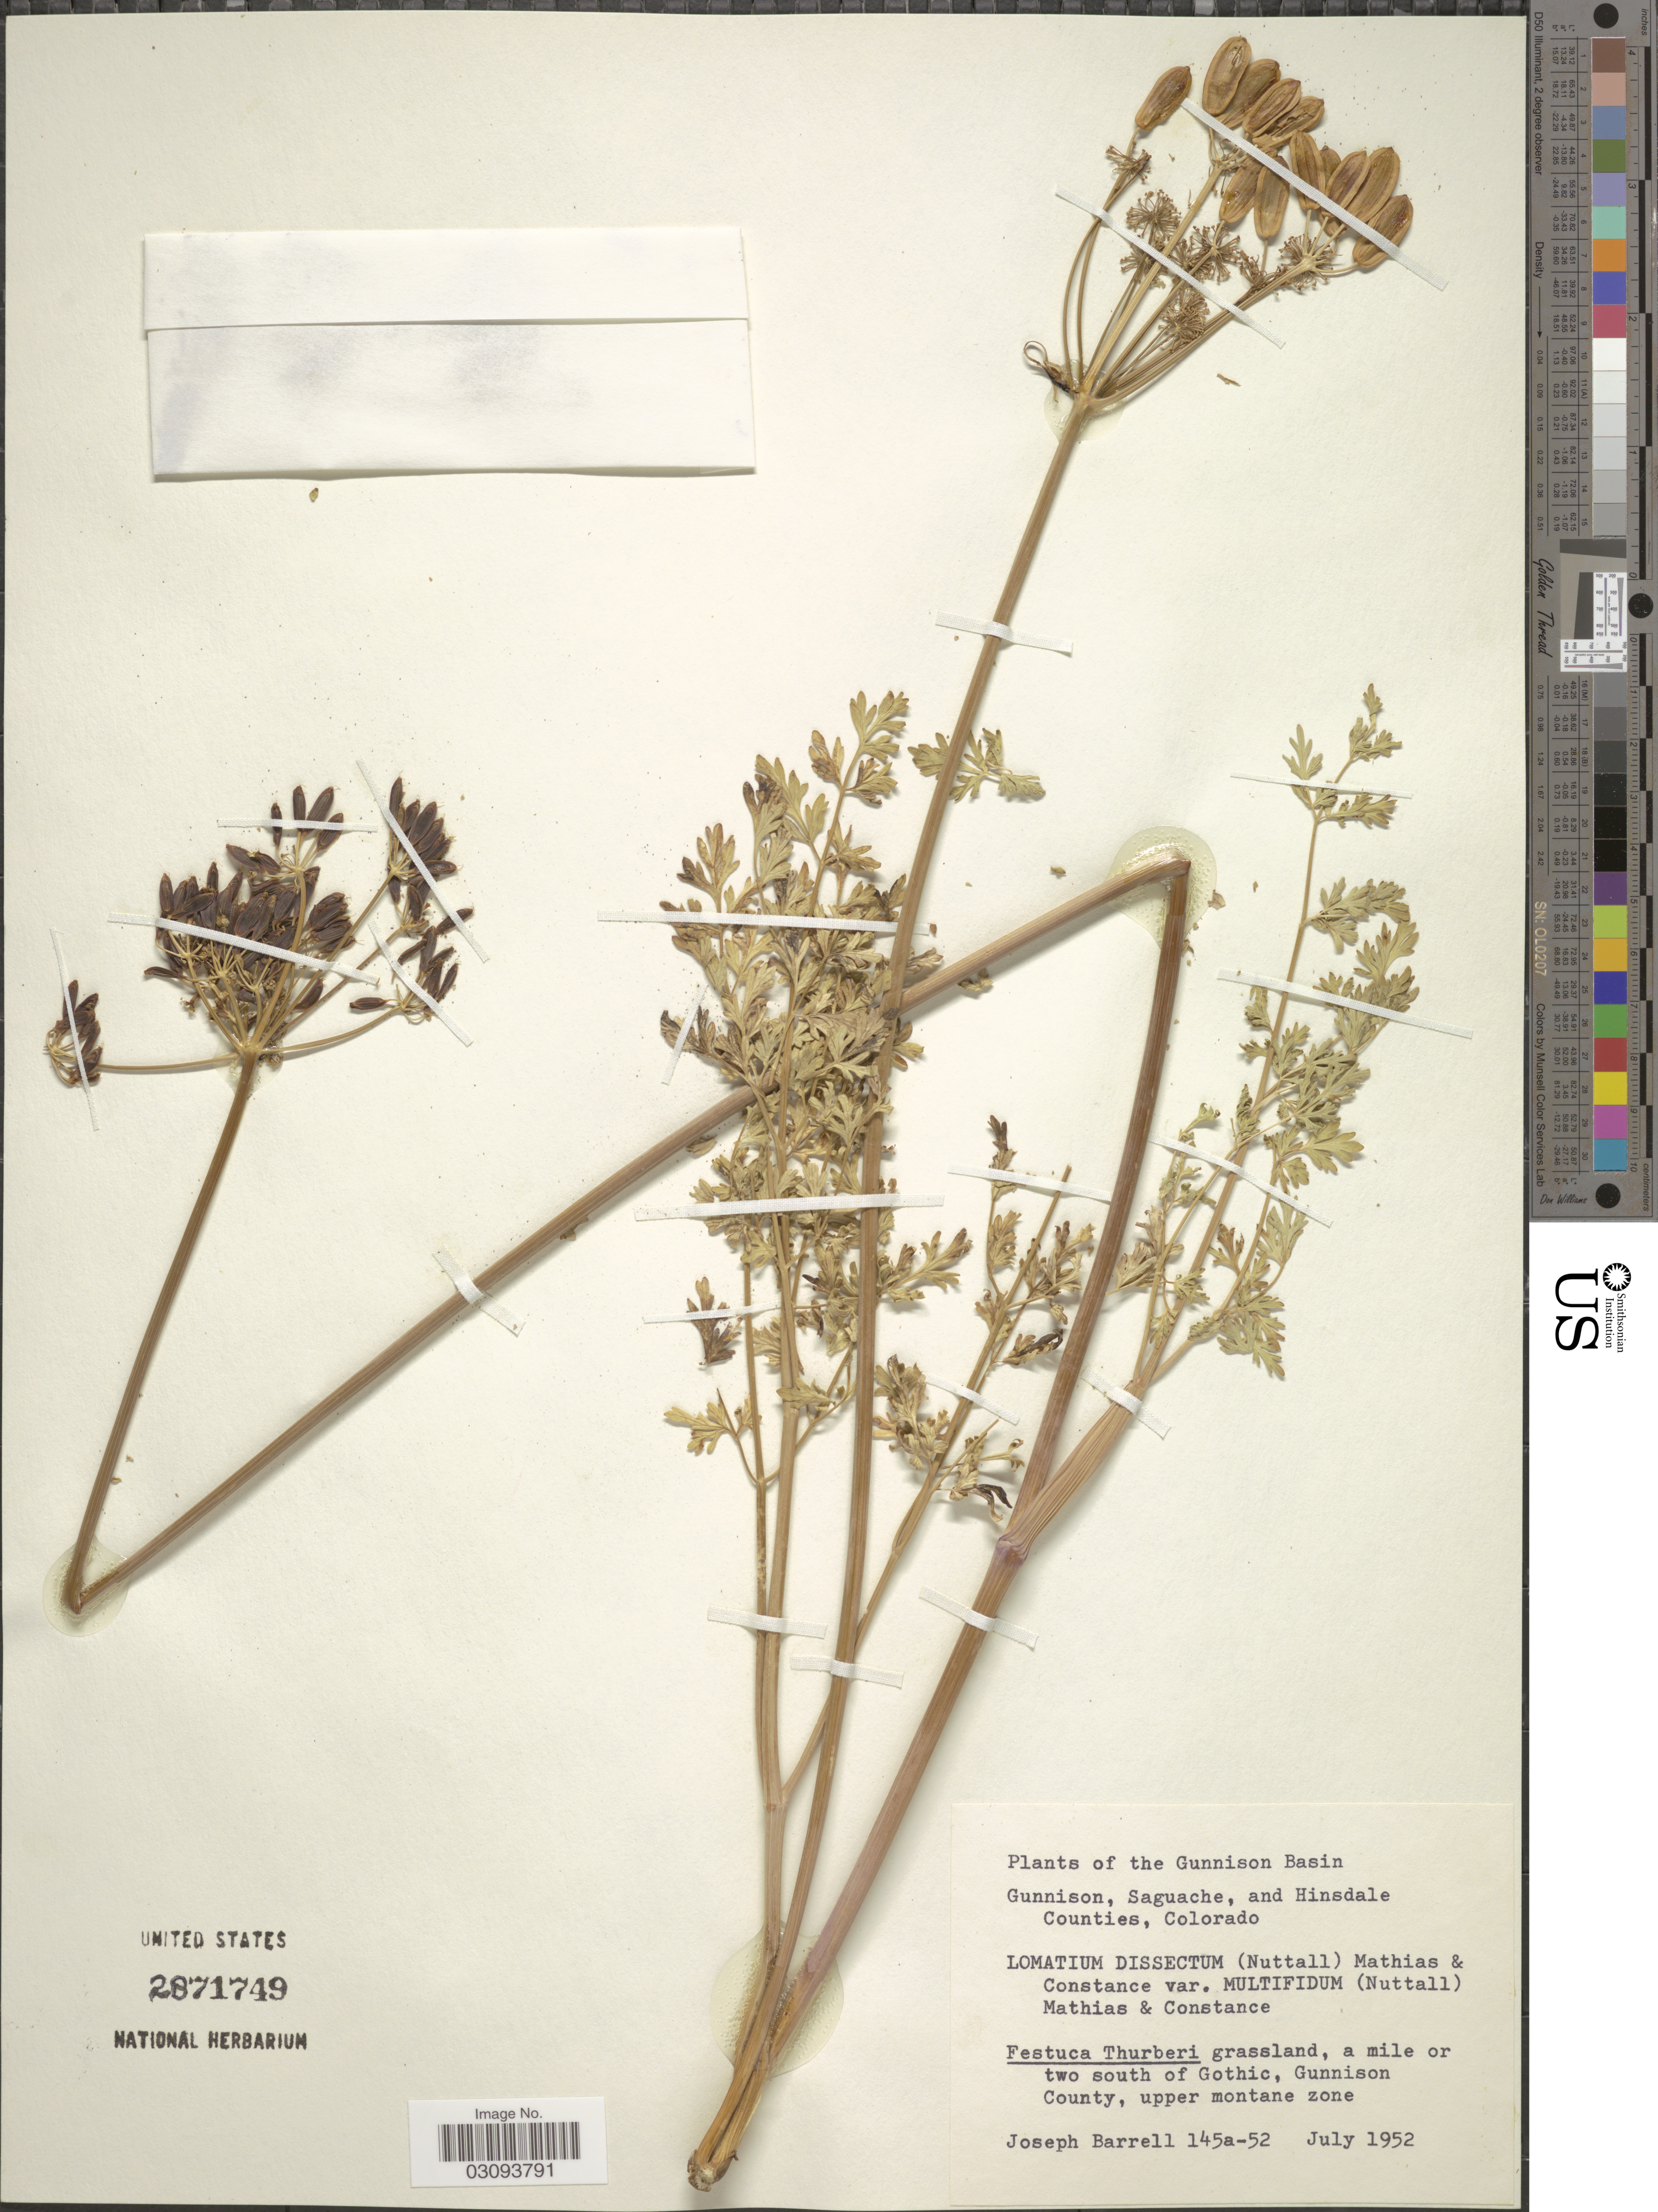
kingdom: Plantae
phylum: Tracheophyta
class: Magnoliopsida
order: Apiales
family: Apiaceae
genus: Lomatium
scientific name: Lomatium dissectum var. multifidum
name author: (Nutt.) Mathias & Constance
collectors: J. Barrell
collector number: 145a-52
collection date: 1952-07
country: United States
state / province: Colorado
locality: The Gunnison Basin, amile or two south of Gothic, Gunnison County, upper montane zone.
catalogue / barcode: US 2871749